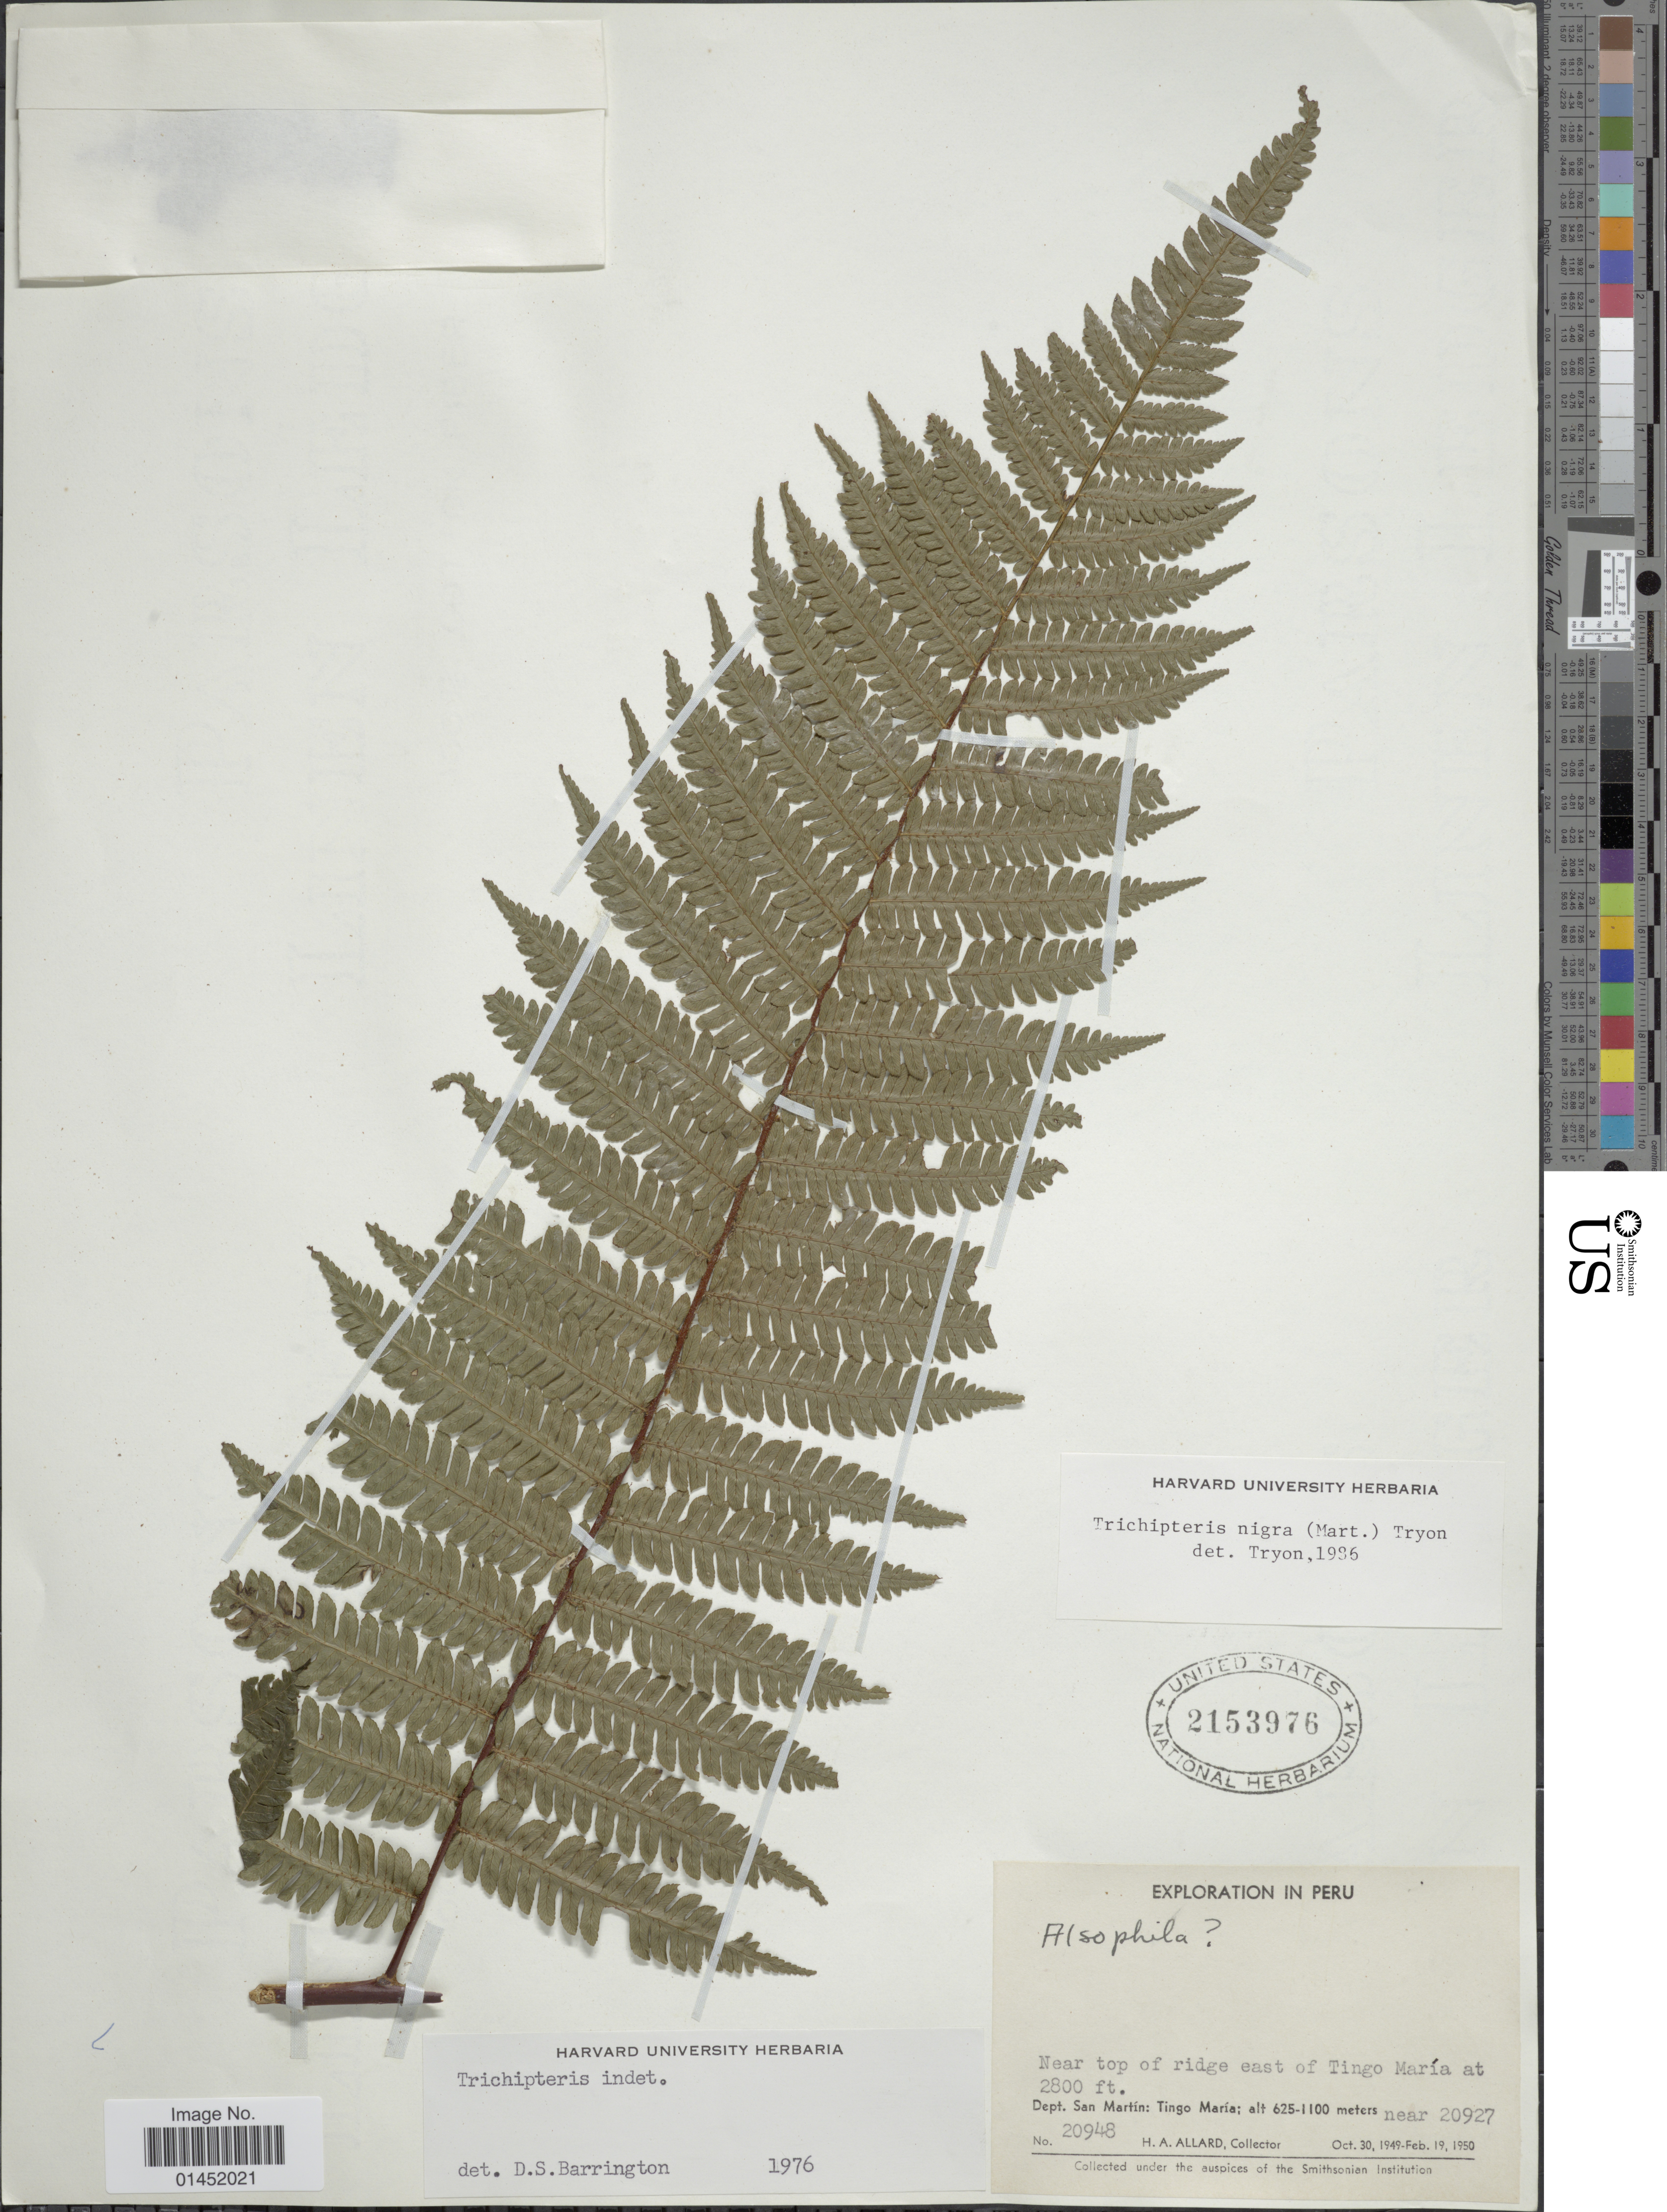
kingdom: Plantae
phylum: Tracheophyta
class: Polypodiopsida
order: Cyatheales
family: Cyatheaceae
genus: Cyathea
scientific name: Cyathea lasiosora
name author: (Mett. ex Kuhn) Domin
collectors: H. A. Allard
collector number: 20948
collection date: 1949-10-30/1950-02-19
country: Peru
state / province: San Martín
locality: Near top of ridge east of Tingo María, Dept. San Martín: Tingo María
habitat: near top of ridge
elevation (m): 625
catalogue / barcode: US 2153976